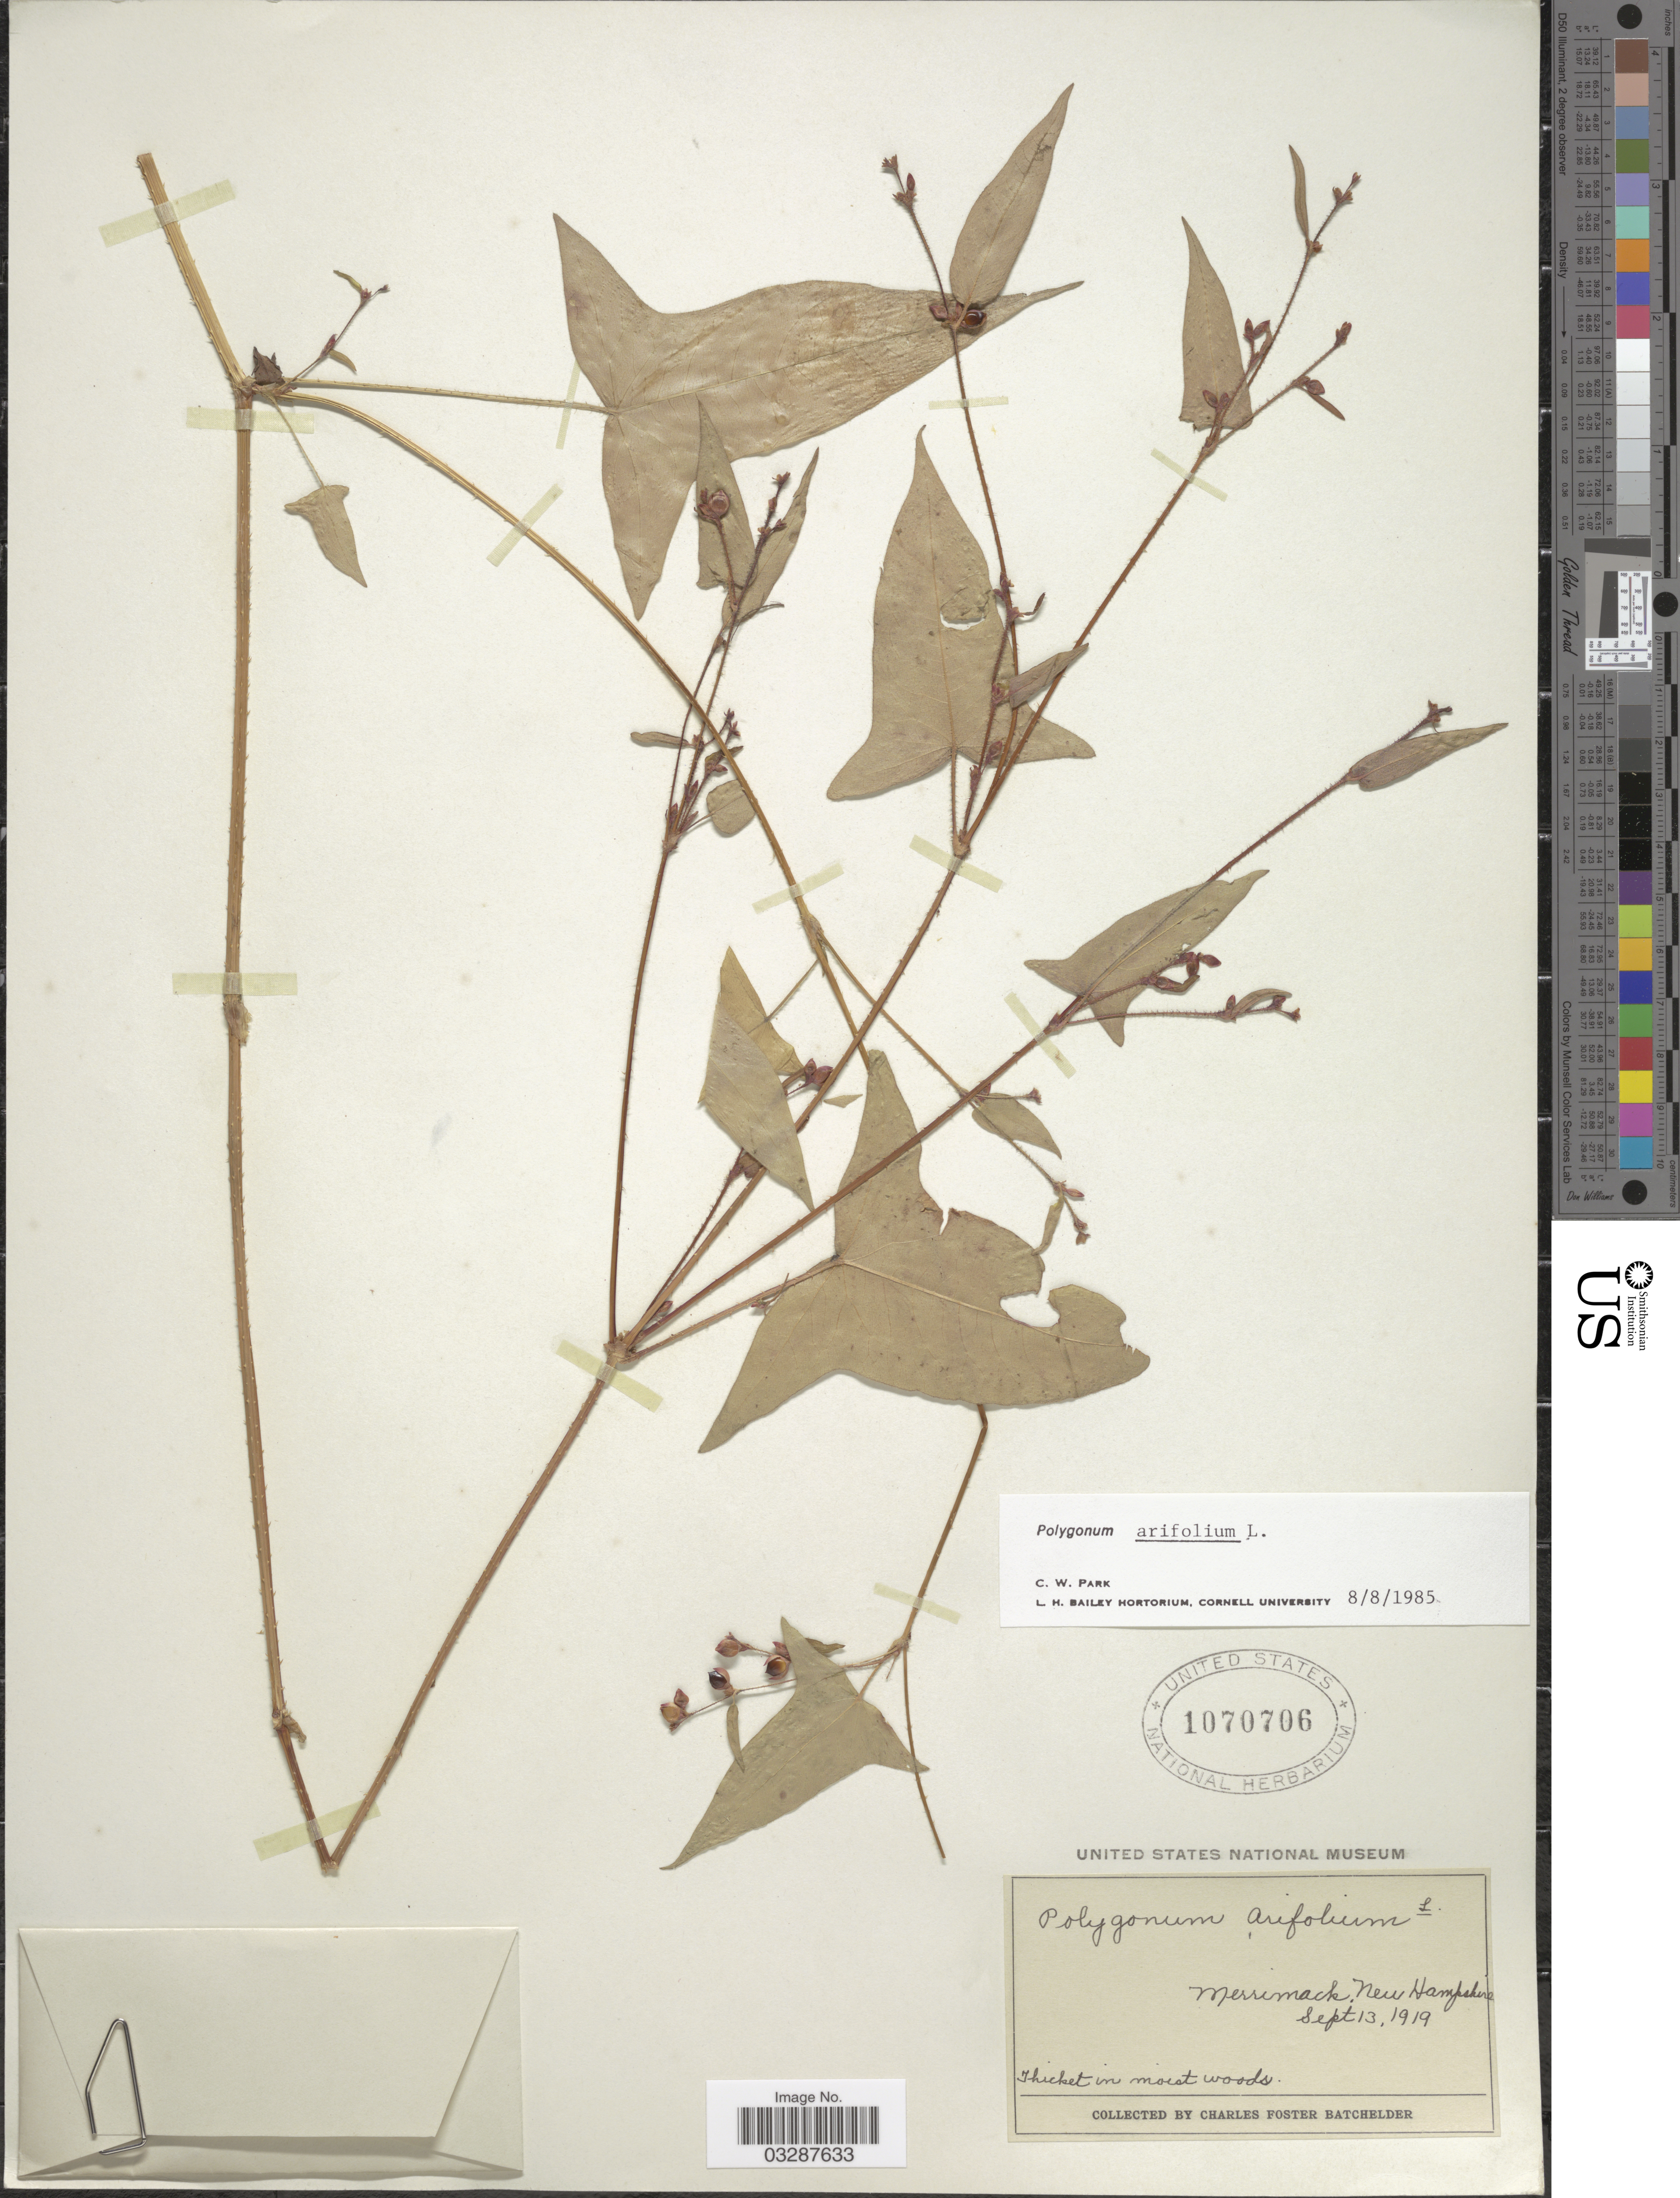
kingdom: Plantae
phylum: Tracheophyta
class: Magnoliopsida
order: Caryophyllales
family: Polygonaceae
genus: Persicaria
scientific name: Persicaria arifolia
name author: (L.) Haraldson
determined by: Atha, D. E.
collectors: C. Batchelder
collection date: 1919-09-13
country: United States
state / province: New Hampshire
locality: Merrimack.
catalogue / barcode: US 1070706